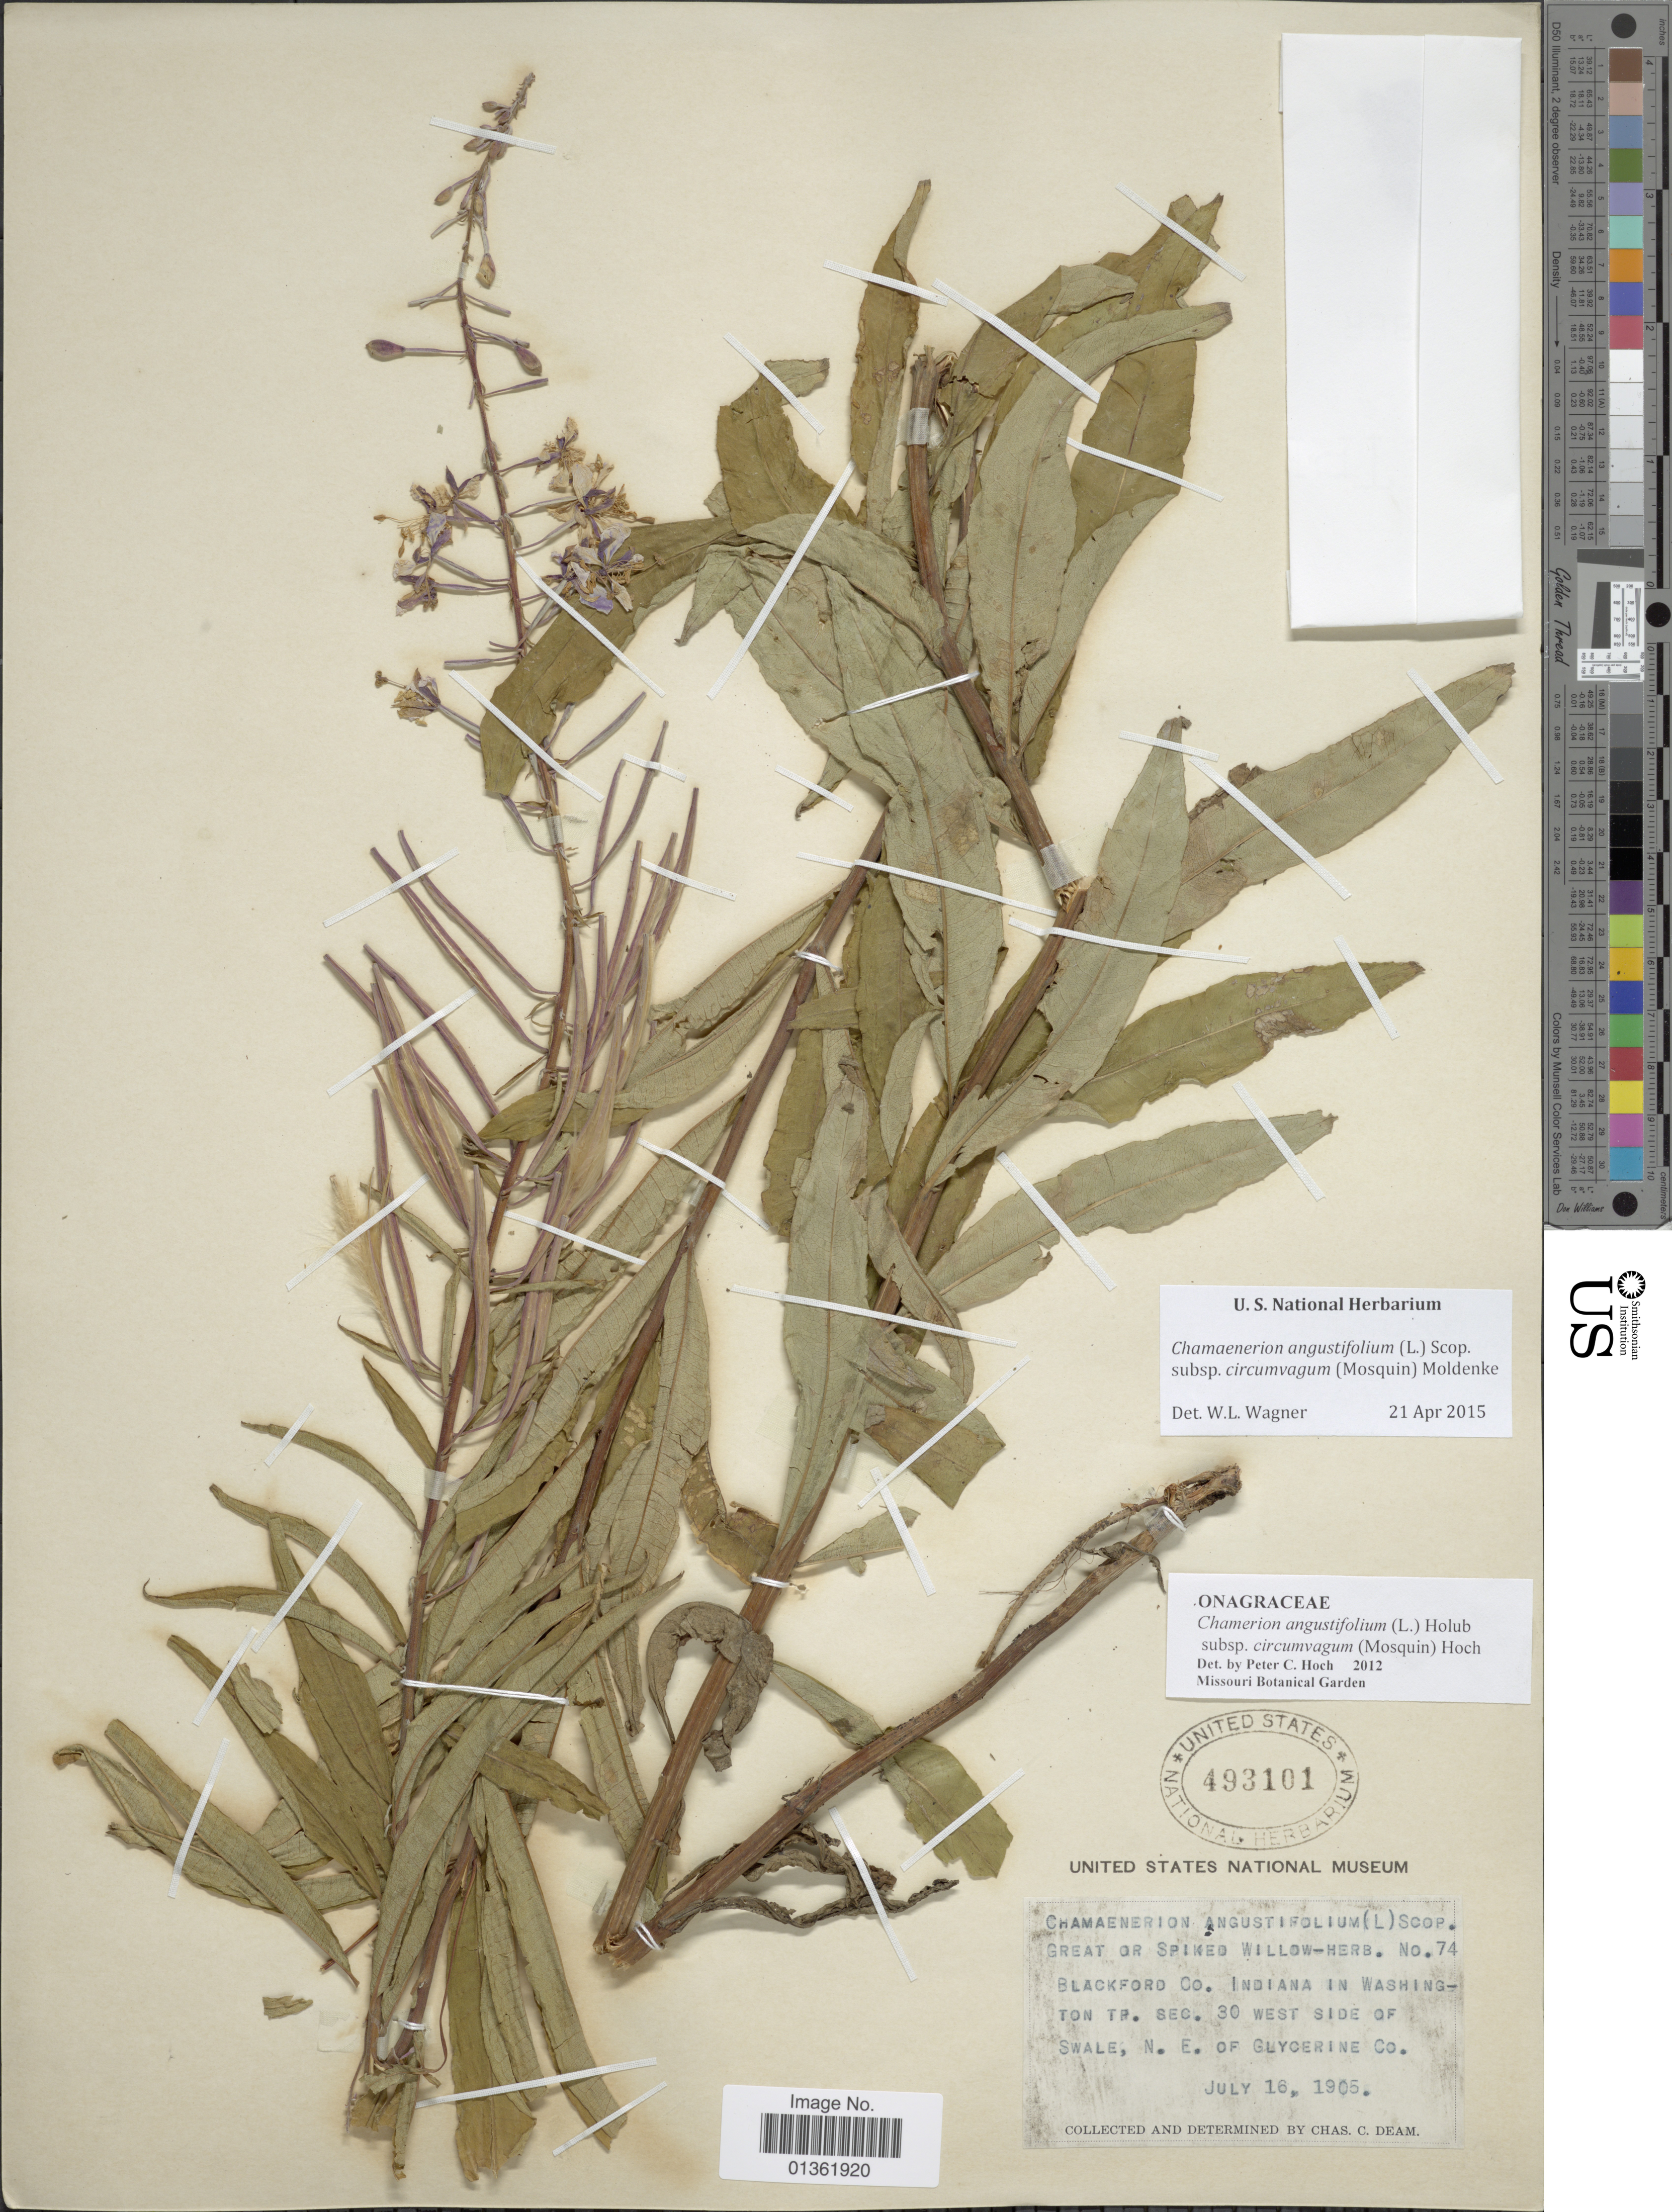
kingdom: Plantae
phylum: Tracheophyta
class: Magnoliopsida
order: Myrtales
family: Onagraceae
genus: Chamaenerion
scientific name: Chamaenerion angustifolium subsp. circumvagum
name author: (Mosquin) Moldenke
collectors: C. C. Deam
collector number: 74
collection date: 1905-07-16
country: United States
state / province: Indiana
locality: Blackford Co. In Washington. Ton Tr. Sec. 30 west side of Swale, N.E. of Glycerine Co.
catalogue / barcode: US 493101